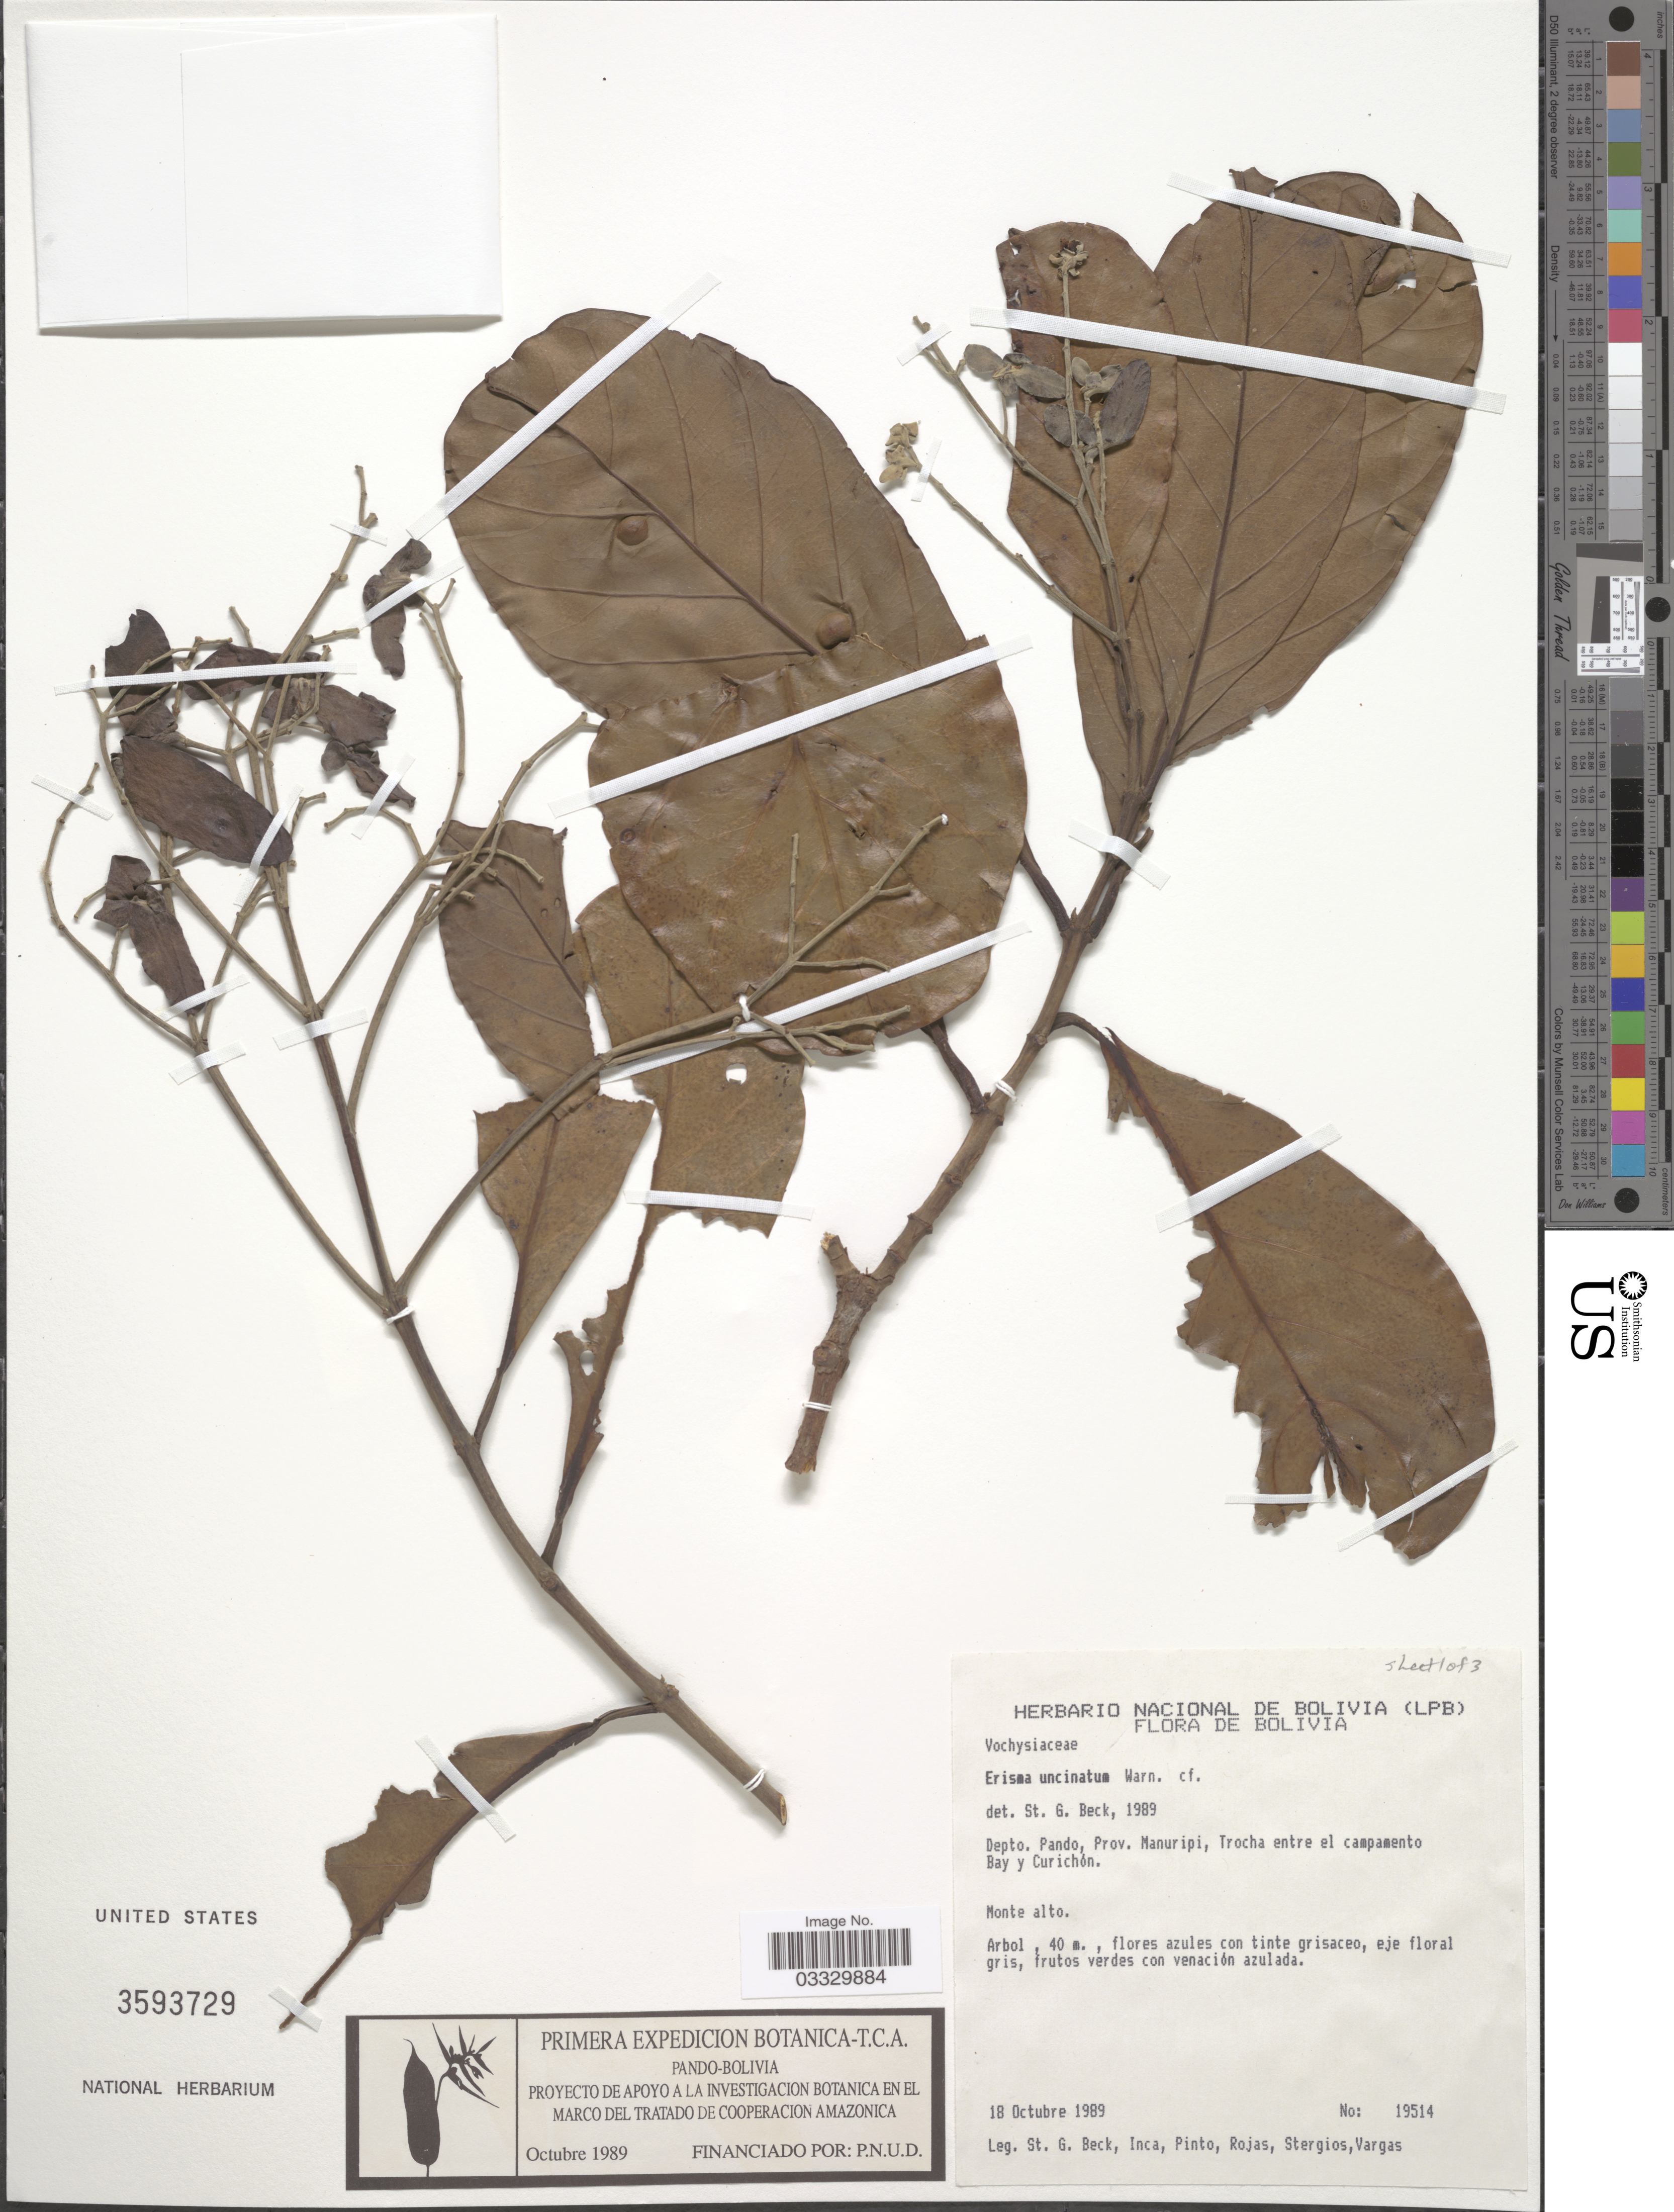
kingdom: Plantae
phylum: Tracheophyta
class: Magnoliopsida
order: Myrtales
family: Vochysiaceae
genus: Erisma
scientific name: Erisma uncinatum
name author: Warm.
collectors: S. G. Beck, -. Inca, Pinto, --, Rojas, -- & et al.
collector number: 19514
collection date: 1989-10-18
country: Bolivia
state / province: Pando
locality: Depto. Pando, Prov. Manuripi, Trocha entre el campamento Bay y Curichón.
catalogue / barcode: US 3593729